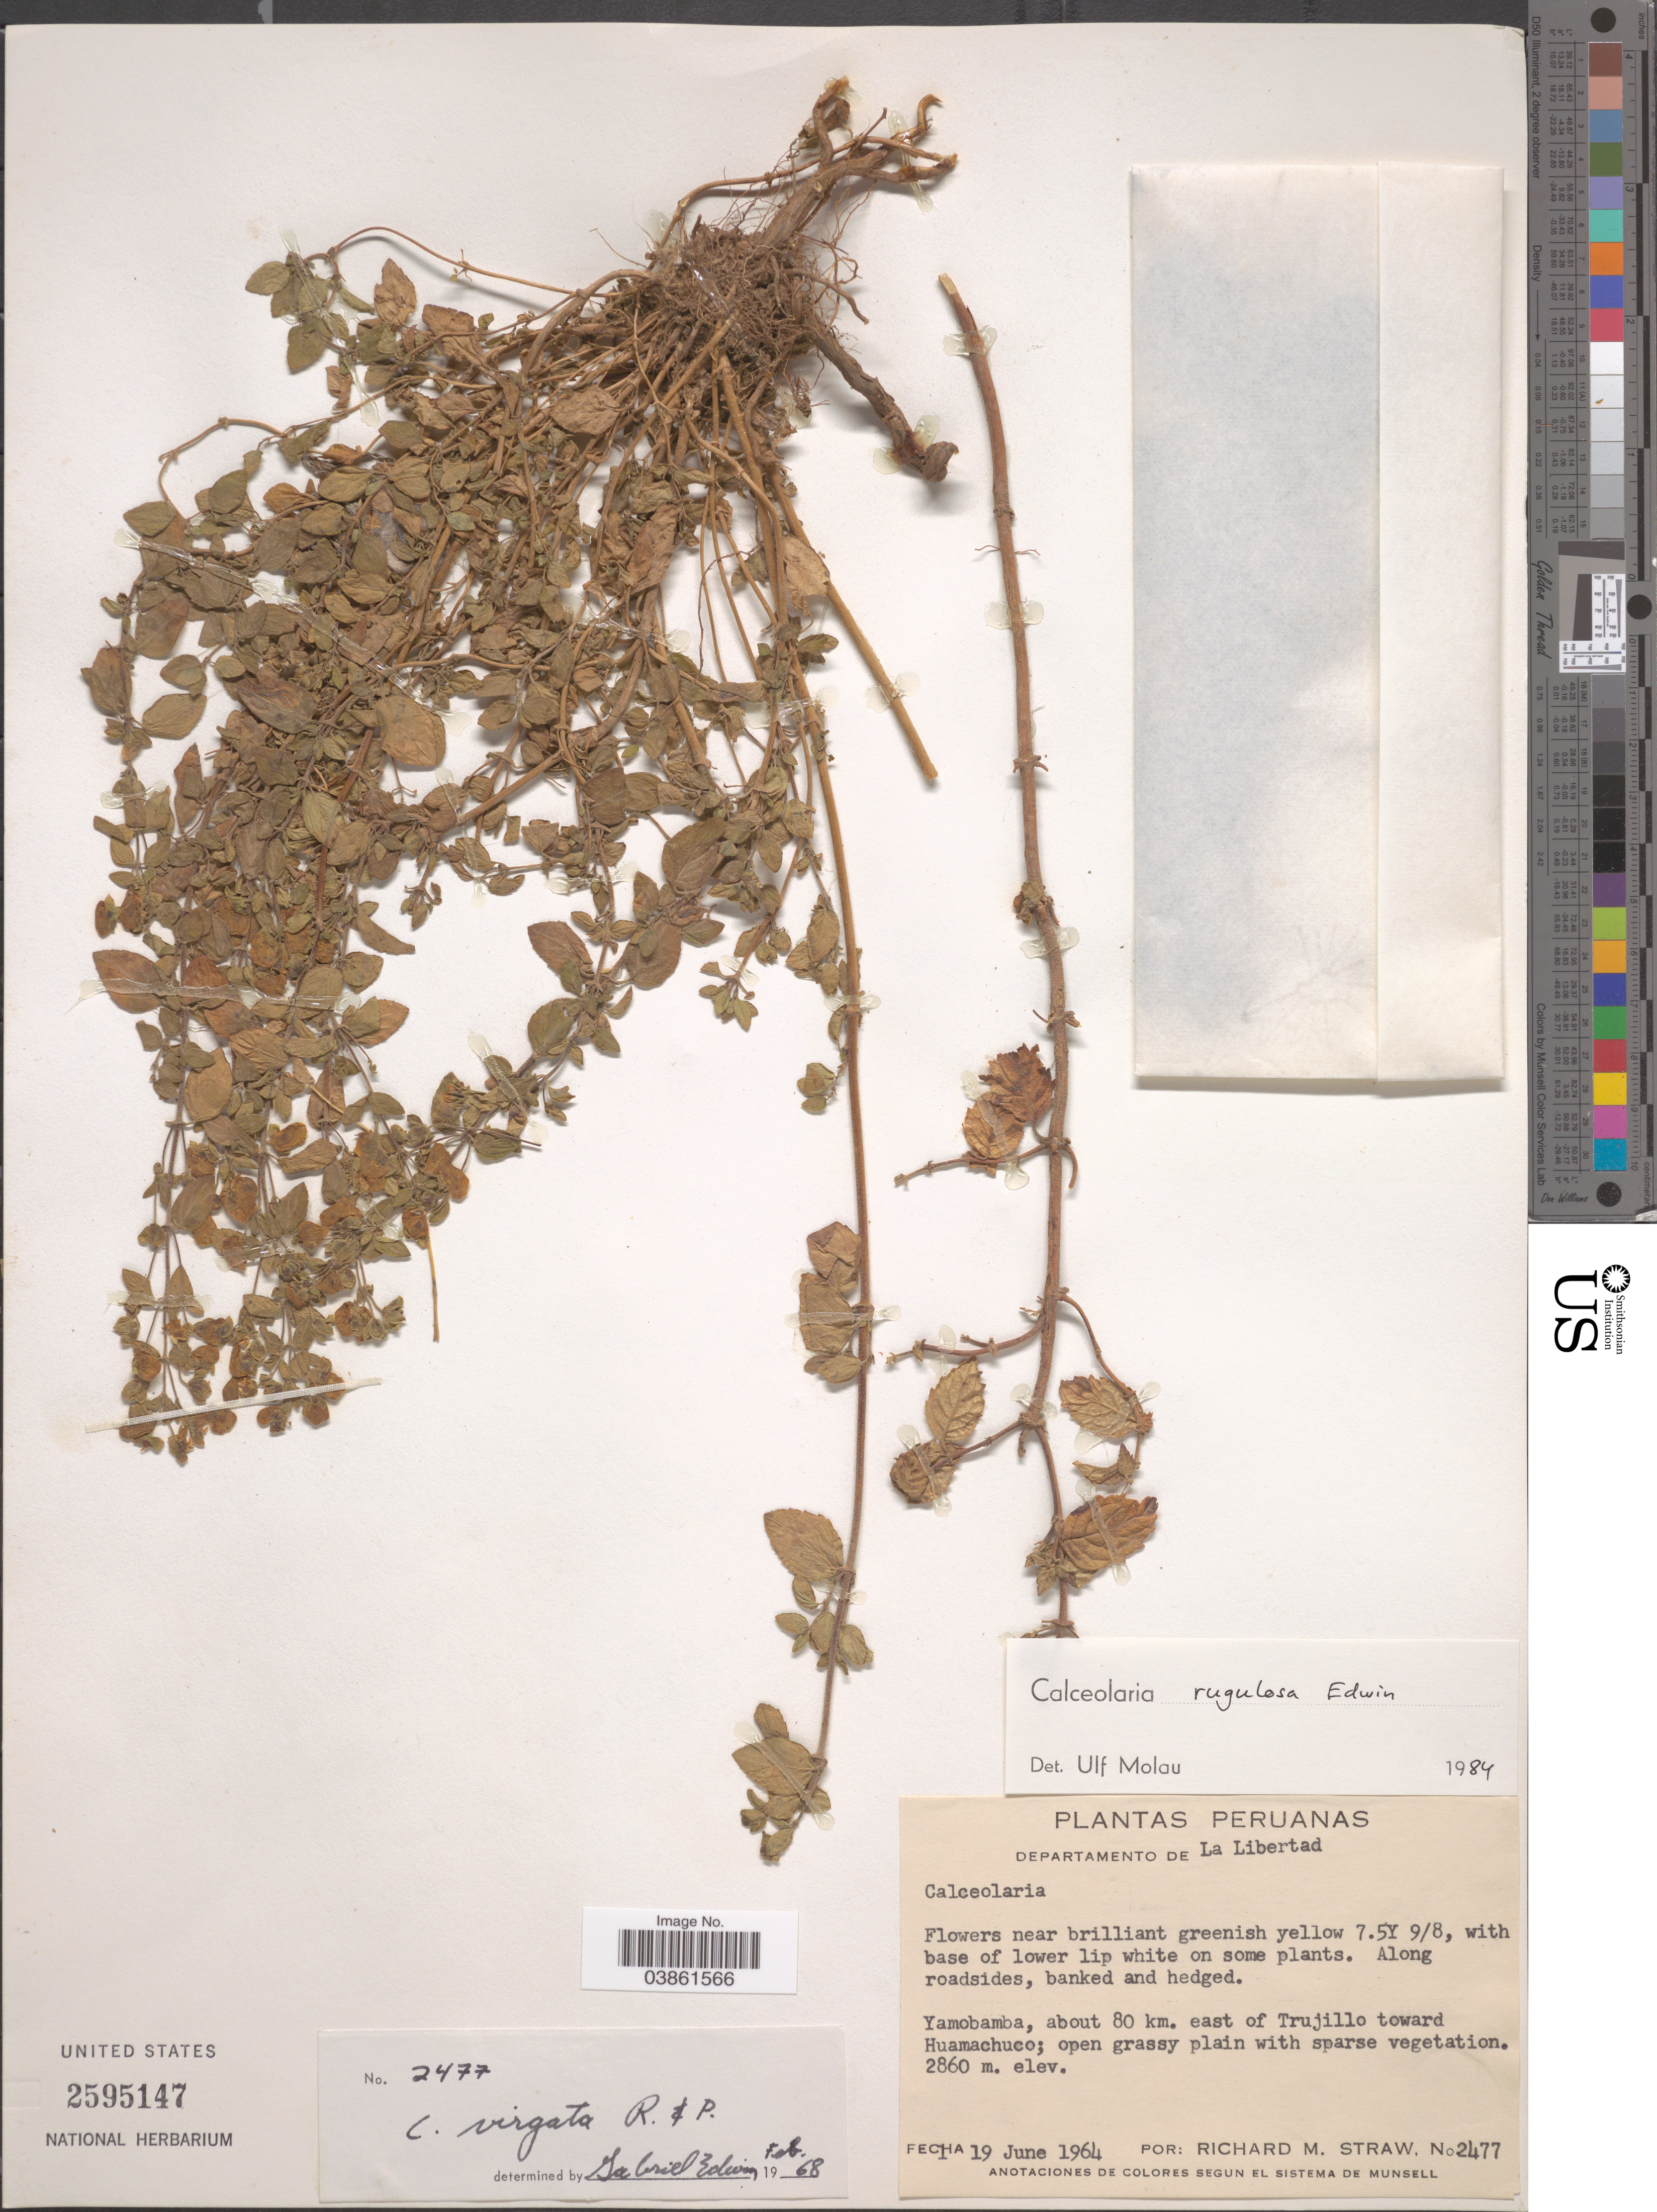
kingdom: Plantae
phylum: Tracheophyta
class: Magnoliopsida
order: Lamiales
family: Calceolariaceae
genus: Calceolaria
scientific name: Calceolaria rugulosa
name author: Edwin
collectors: R. M. Straw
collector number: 2477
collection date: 1964-06-19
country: Peru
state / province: La Libertad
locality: Departamento de La Libertad. Yamobamba, about 80 km. east of Trujillo toward Huamachuco.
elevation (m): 2860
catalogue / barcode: US 2595147